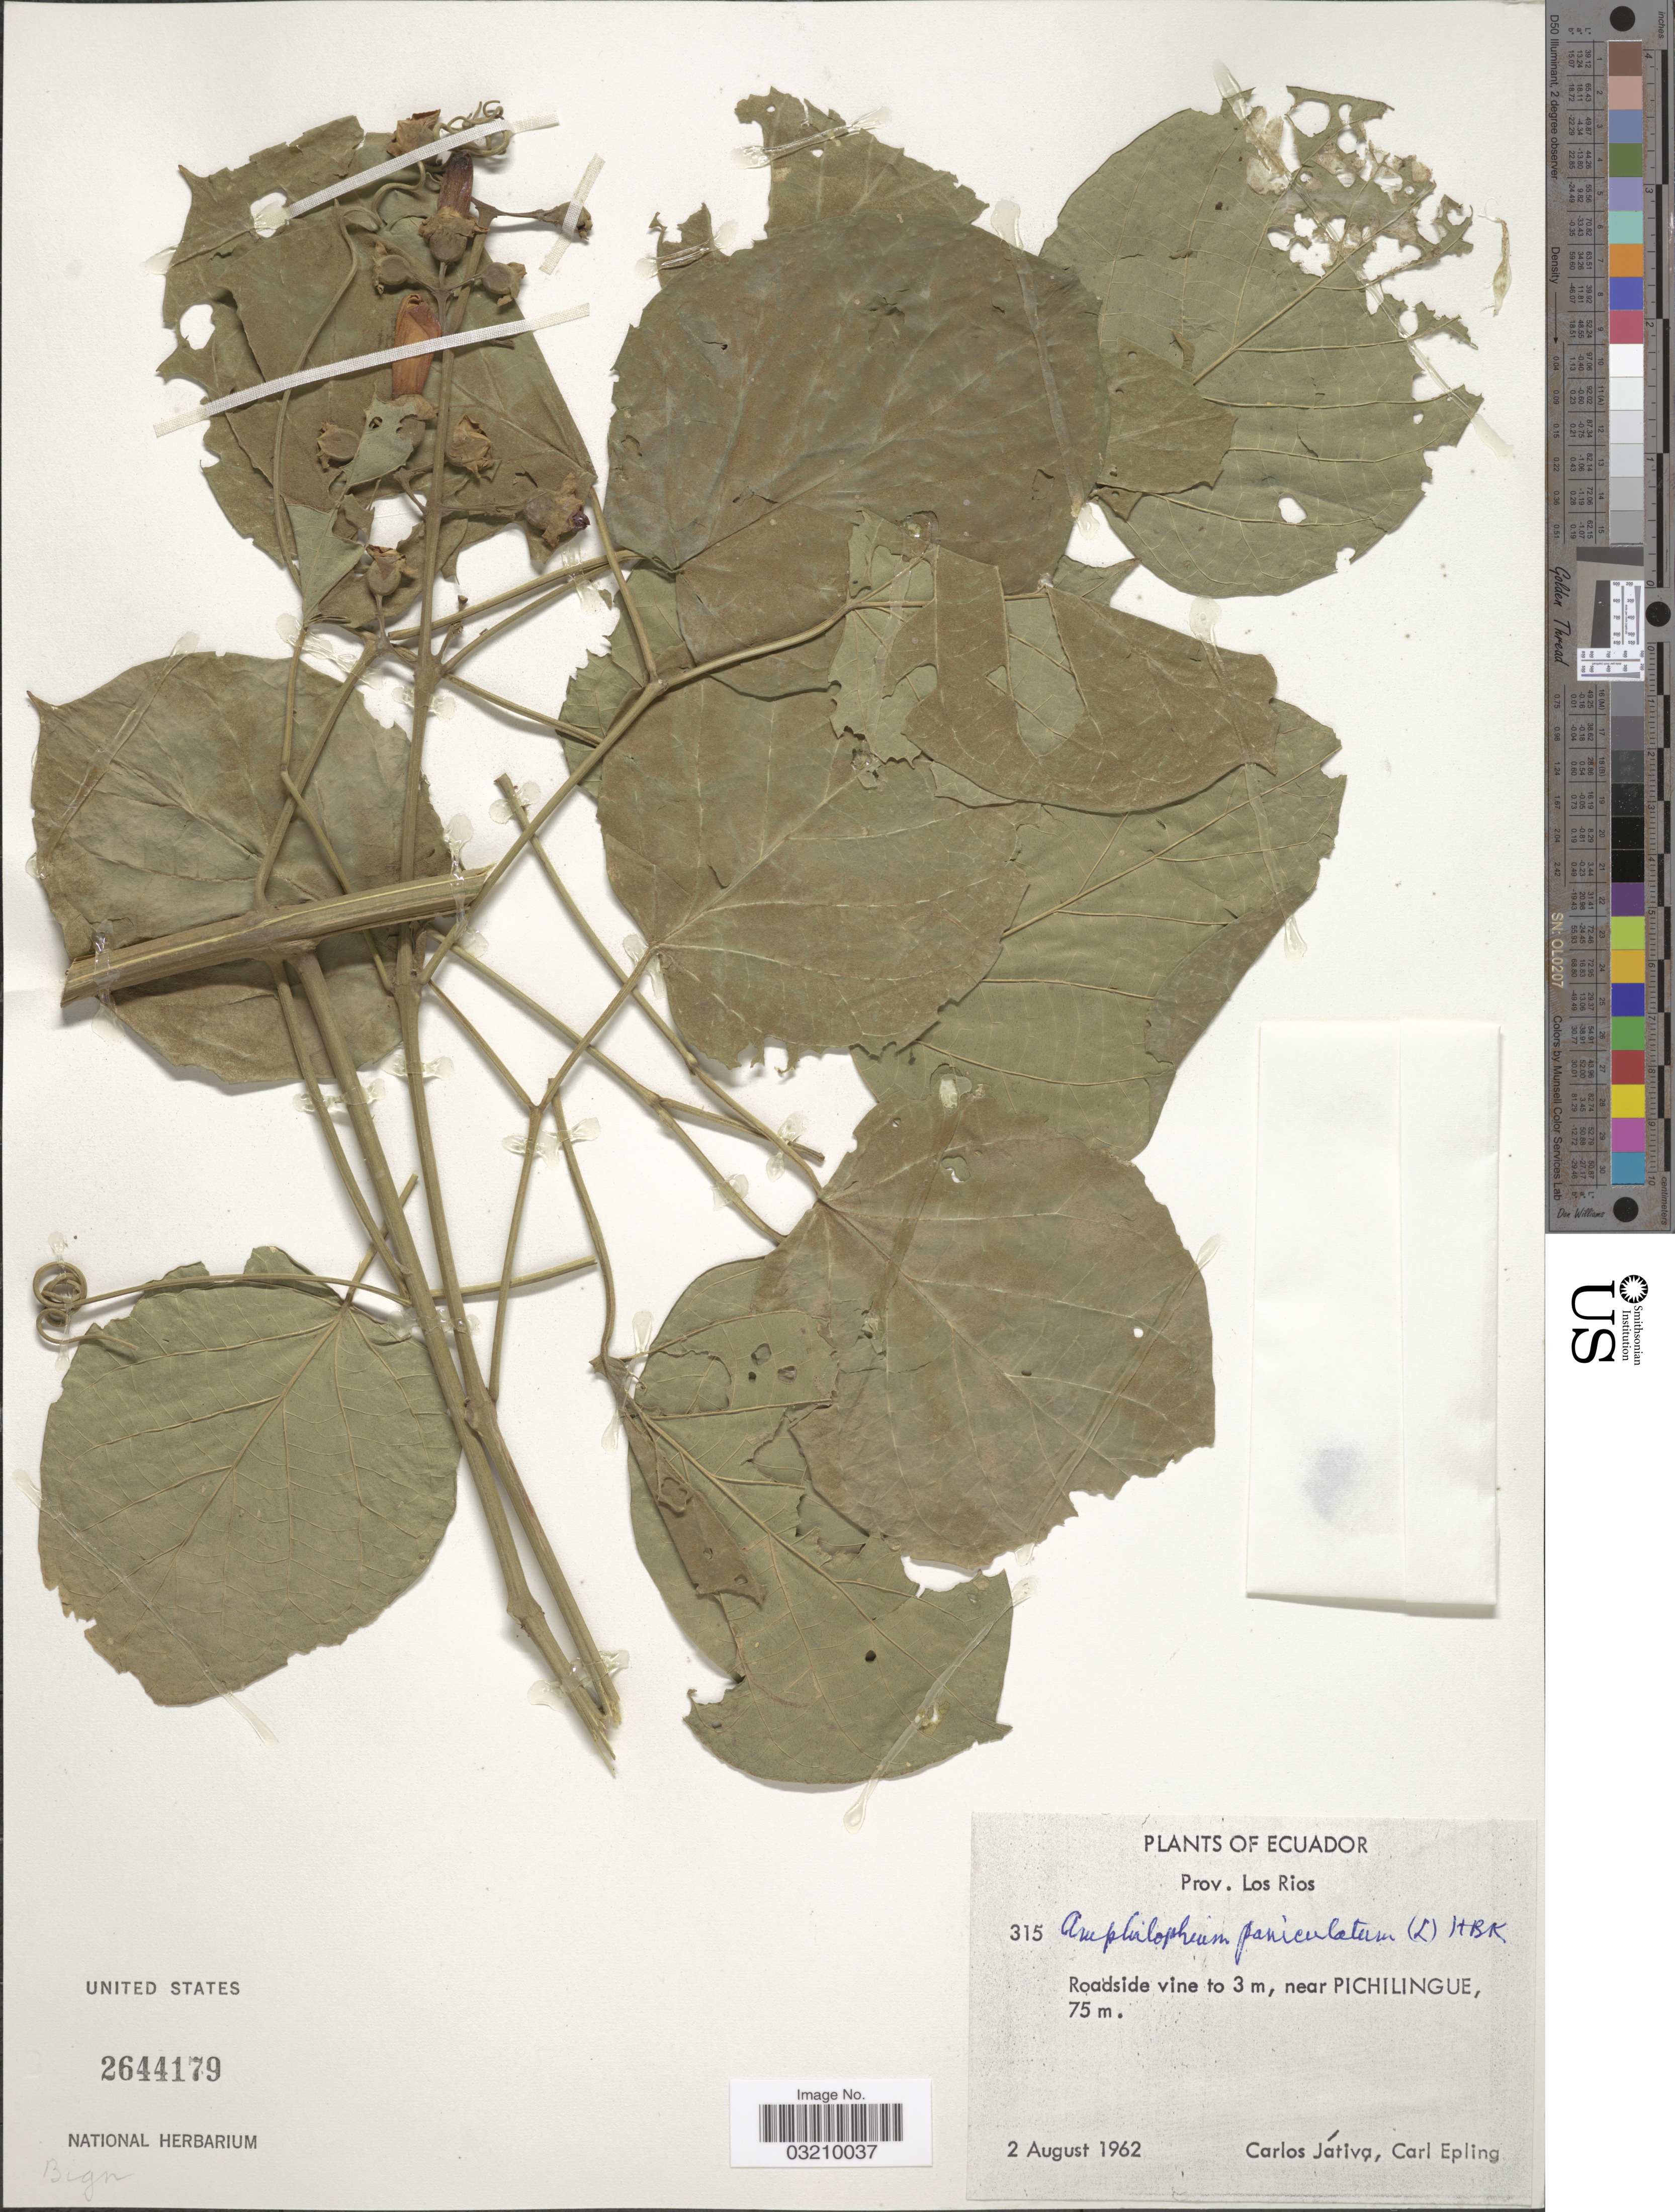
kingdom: Plantae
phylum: Tracheophyta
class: Magnoliopsida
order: Lamiales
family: Bignoniaceae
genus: Amphilophium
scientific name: Amphilophium paniculatum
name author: (L.) Kunth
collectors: C. D. Játiva & C. C. Epling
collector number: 315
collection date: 1962-08-02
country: Ecuador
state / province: Los Ríos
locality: Near Pichilingue.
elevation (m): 75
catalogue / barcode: US 2644179